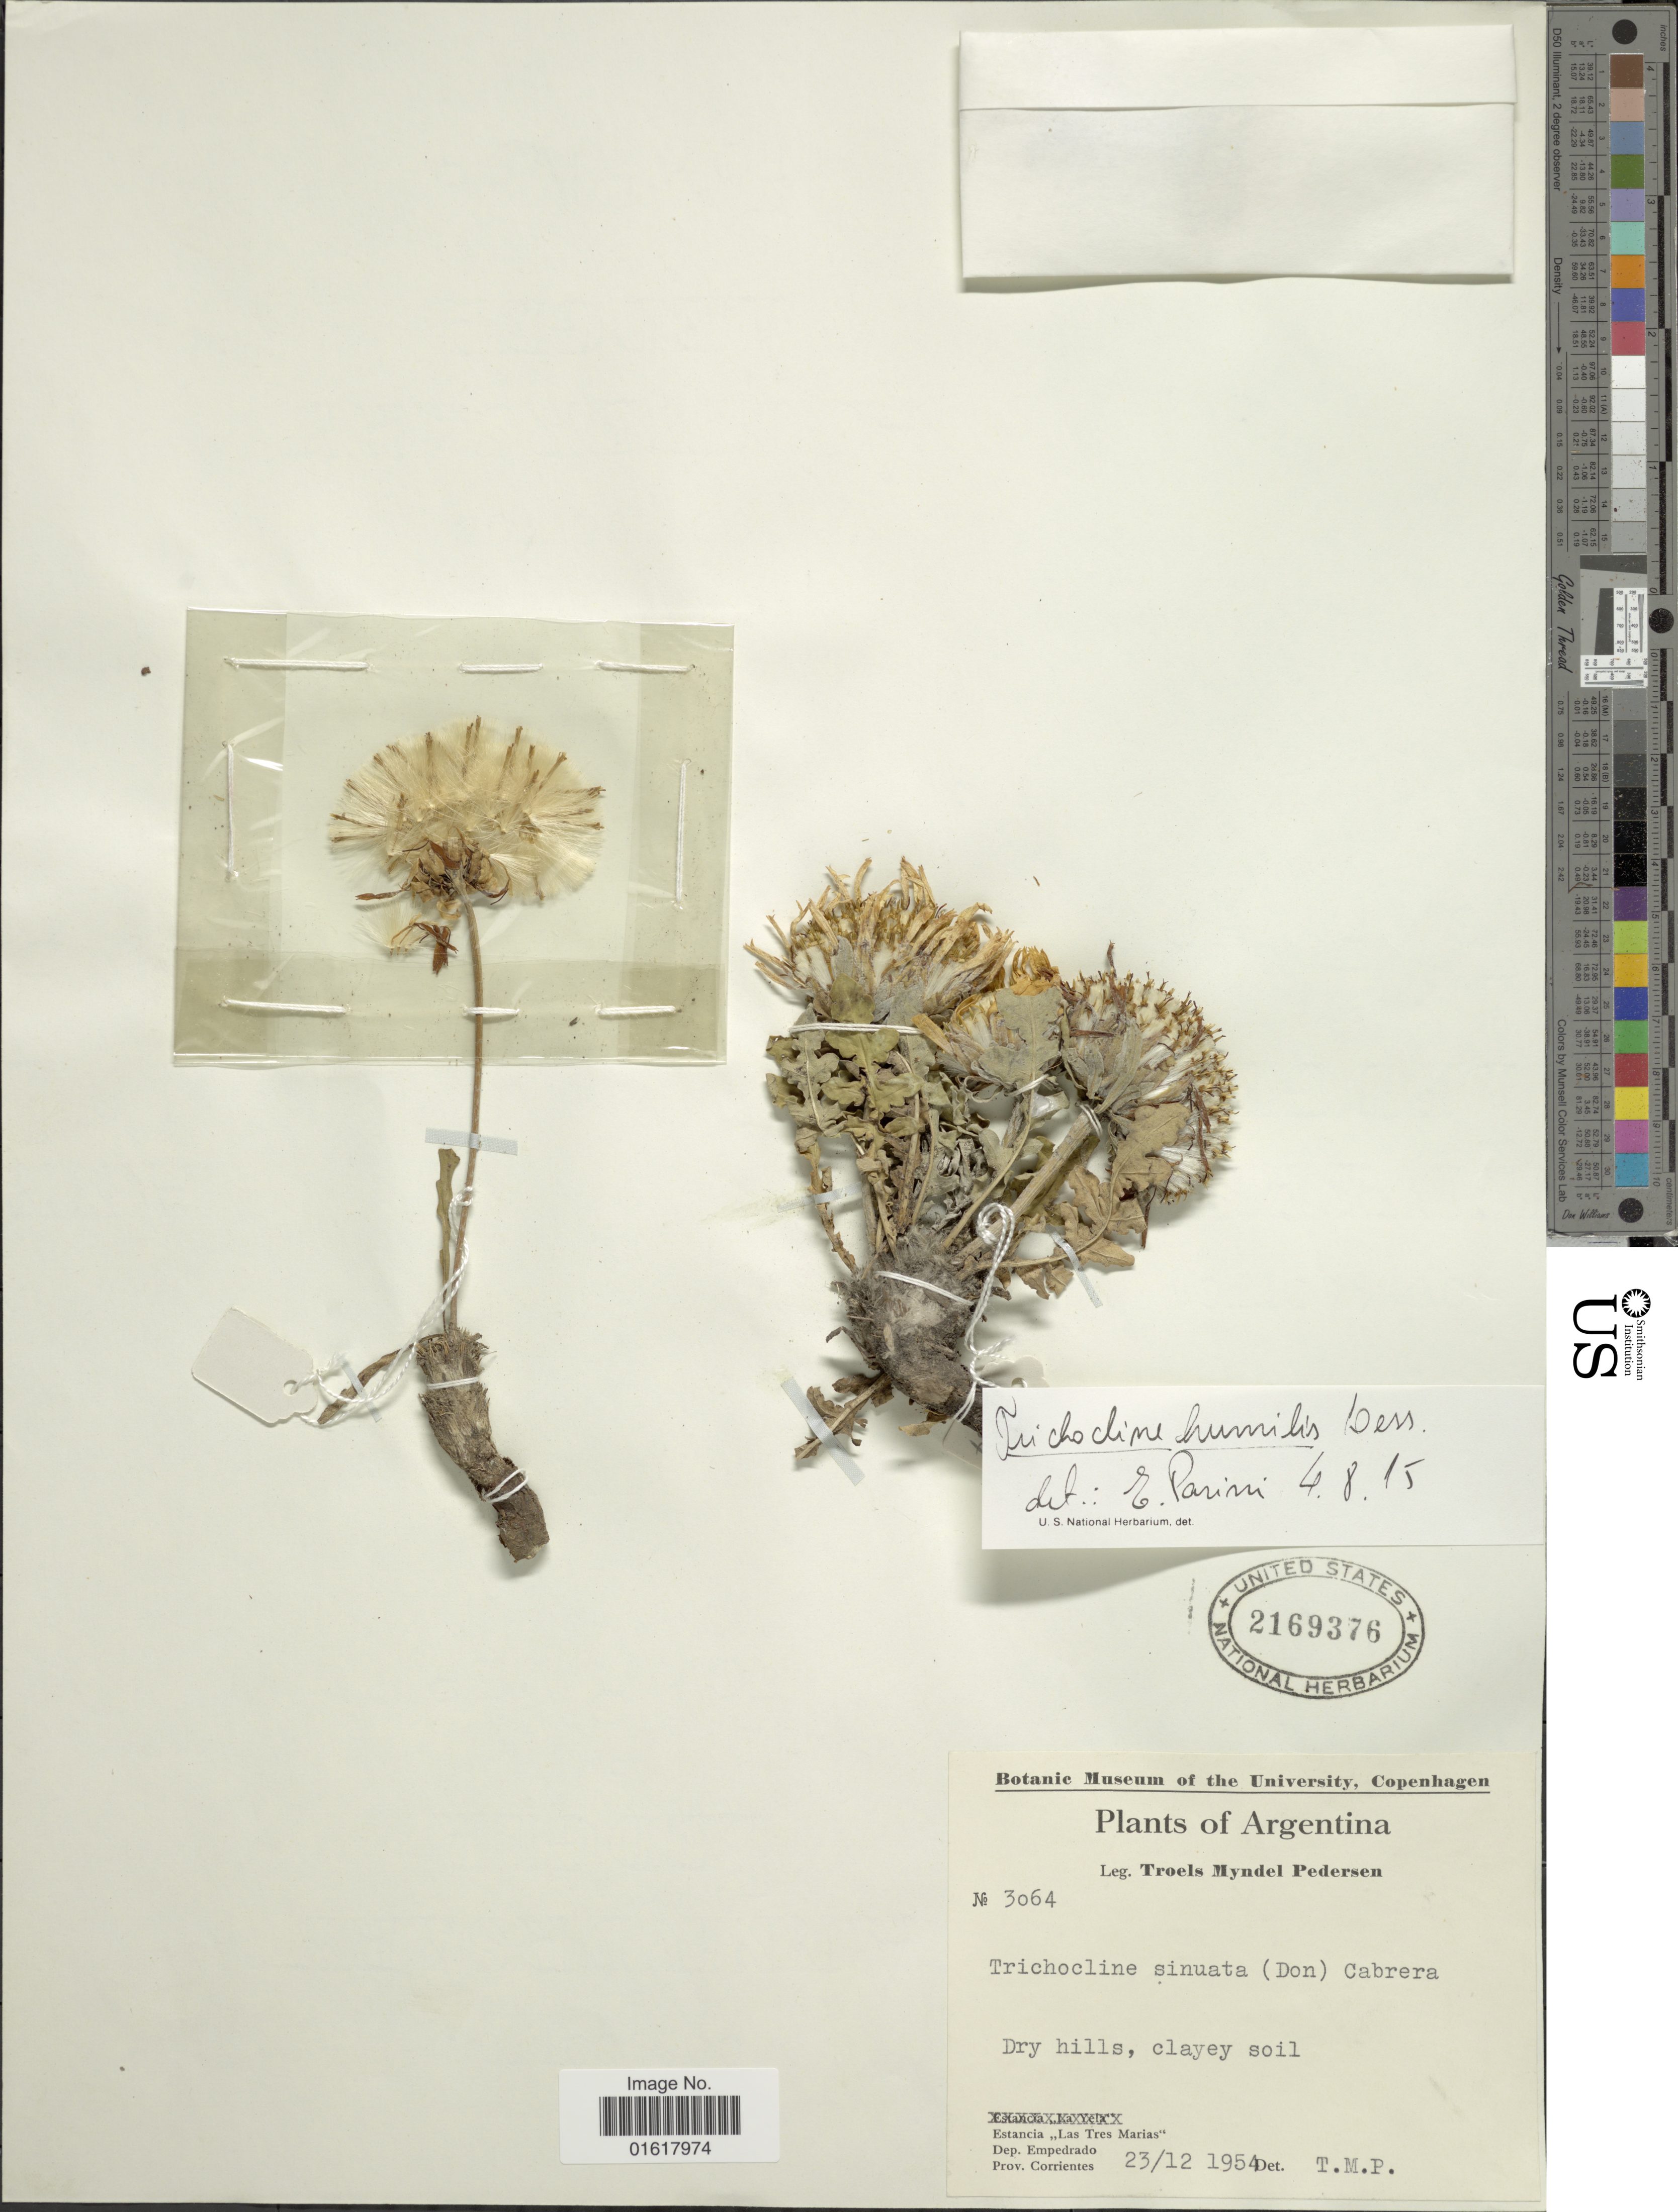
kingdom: Plantae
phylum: Tracheophyta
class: Magnoliopsida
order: Asterales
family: Asteraceae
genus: Trichocline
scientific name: Trichocline humilis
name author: Less.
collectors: T. Pederson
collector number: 3o64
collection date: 1954-12-23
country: Argentina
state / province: Corrientes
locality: Estancia Las Tres Marias. Dep. Empedrado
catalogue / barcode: US 2169376